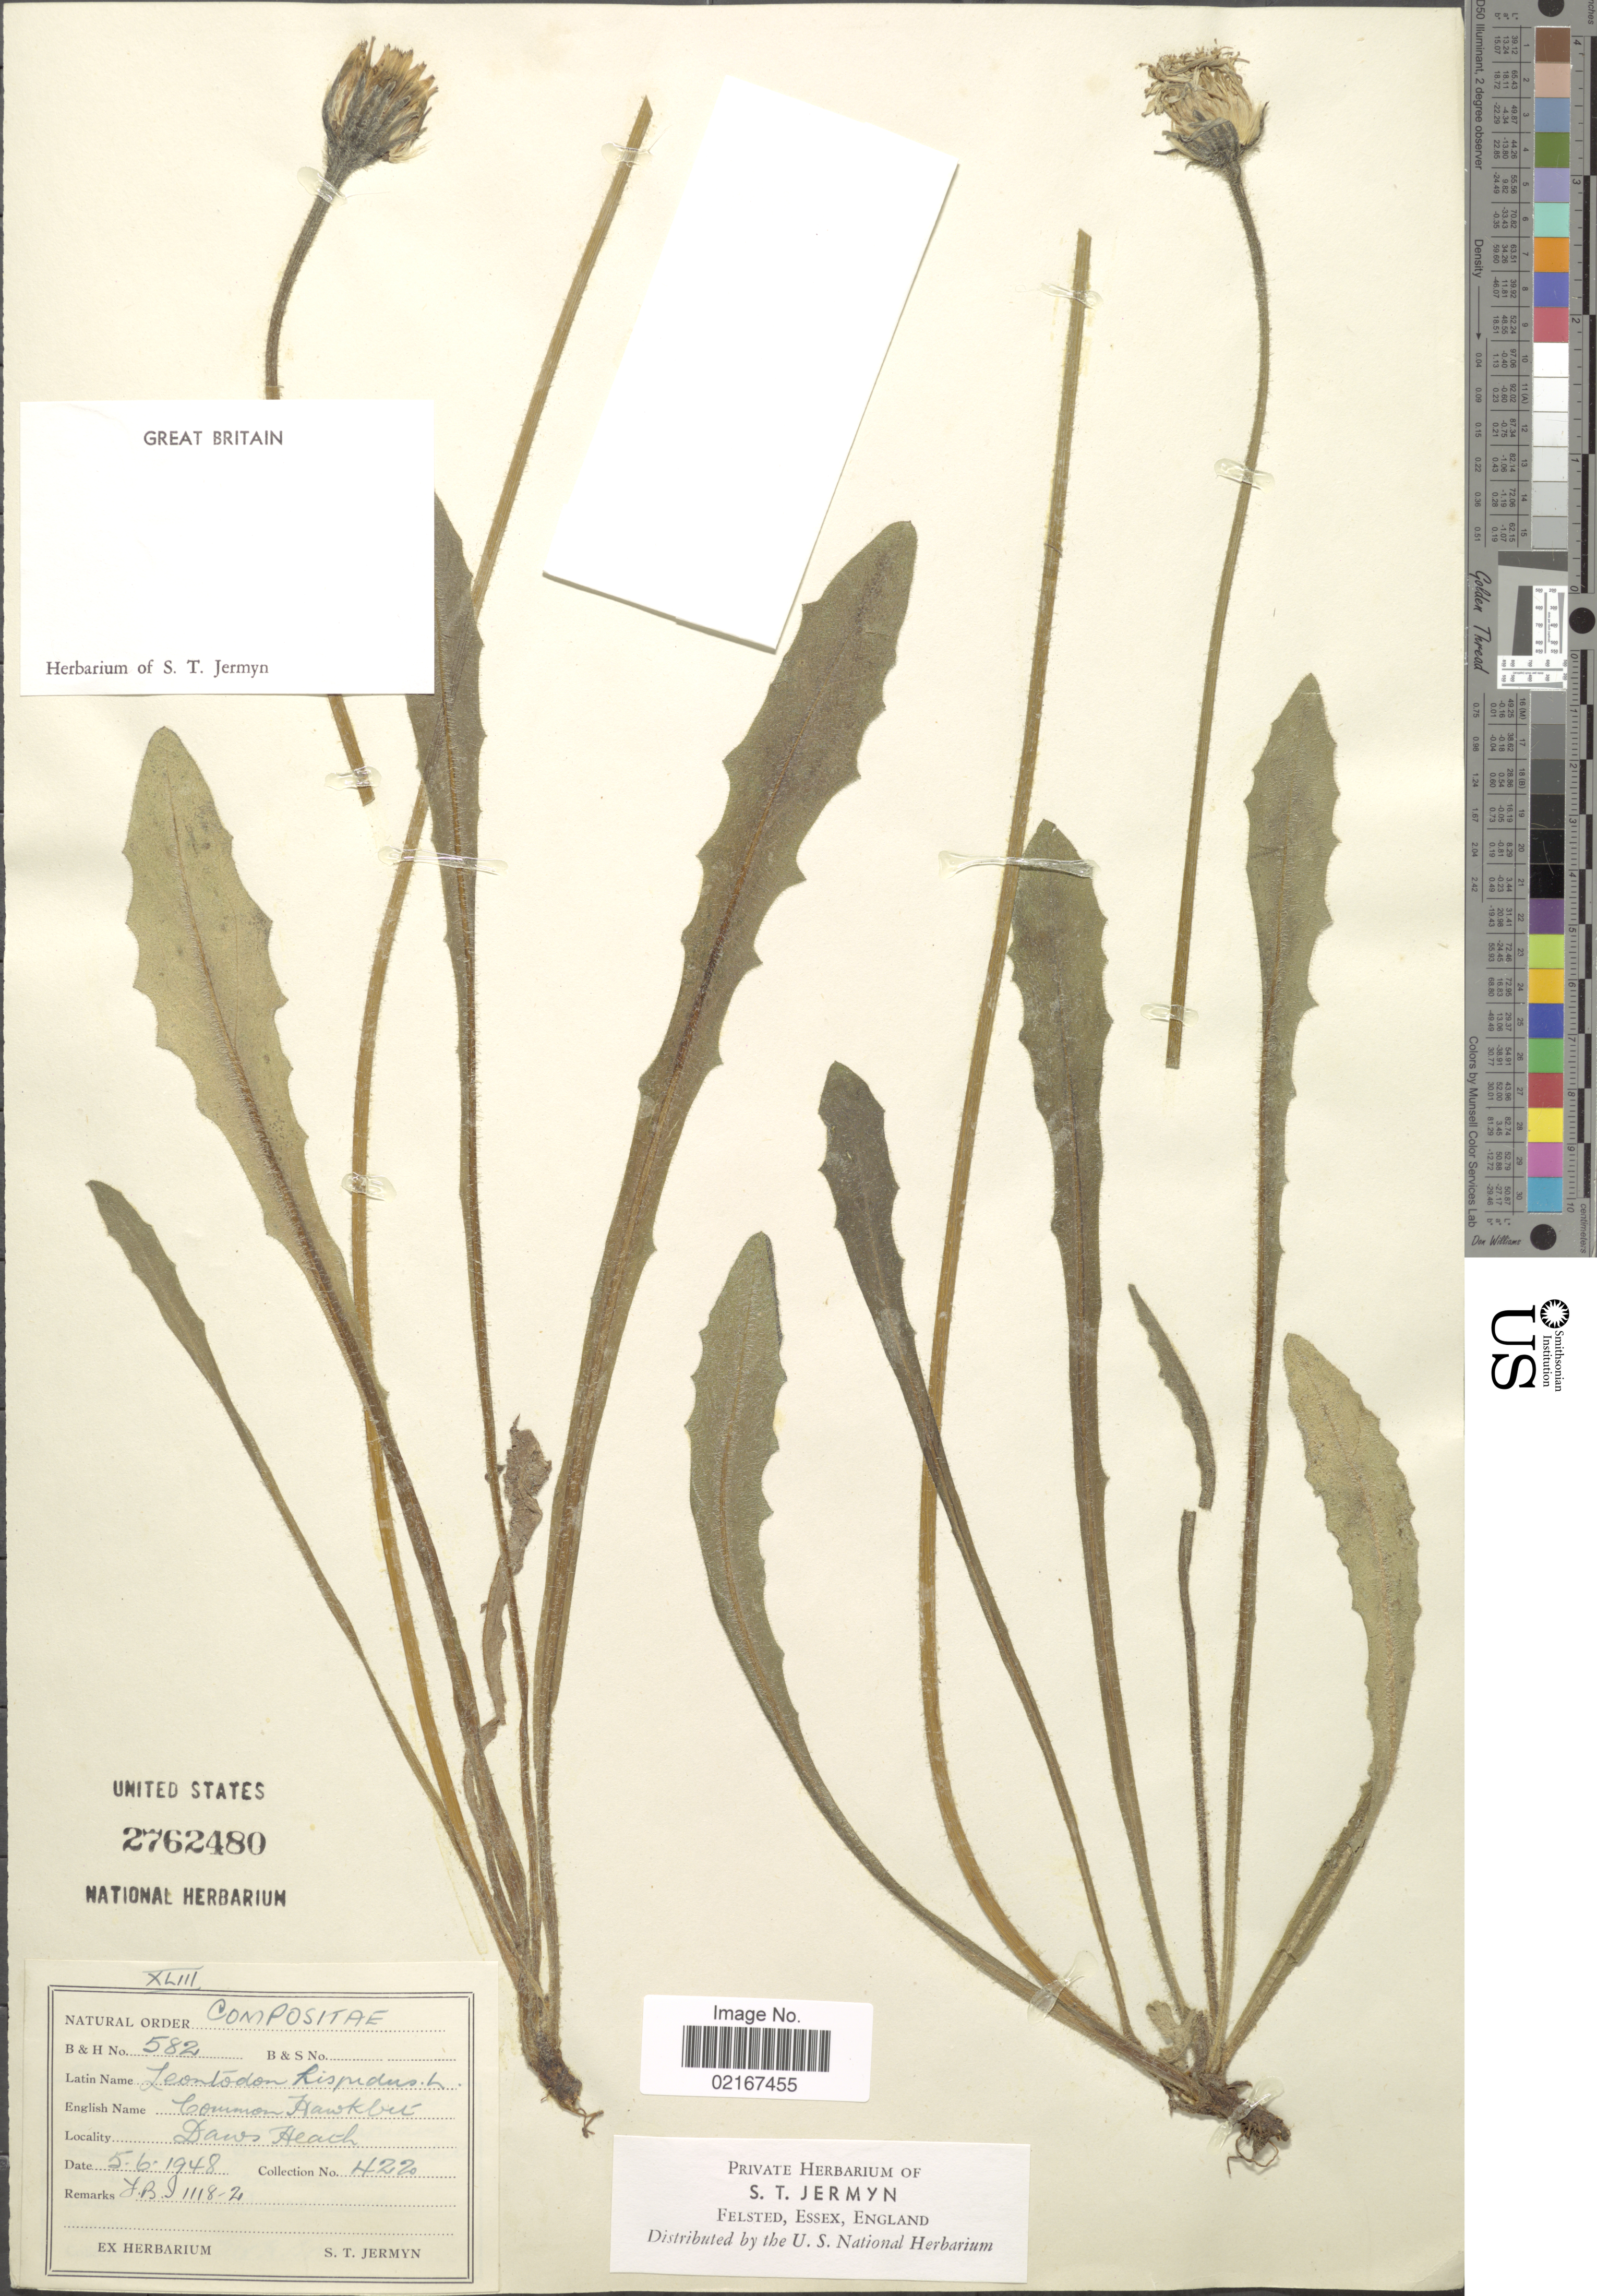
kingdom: Plantae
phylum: Tracheophyta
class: Magnoliopsida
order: Asterales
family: Asteraceae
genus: Leontodon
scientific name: Leontodon hispidus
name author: L.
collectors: S. Jermyn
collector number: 422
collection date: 1948-06-05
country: United Kingdom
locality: Great Briatin, Daws Heath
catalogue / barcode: US 2762480